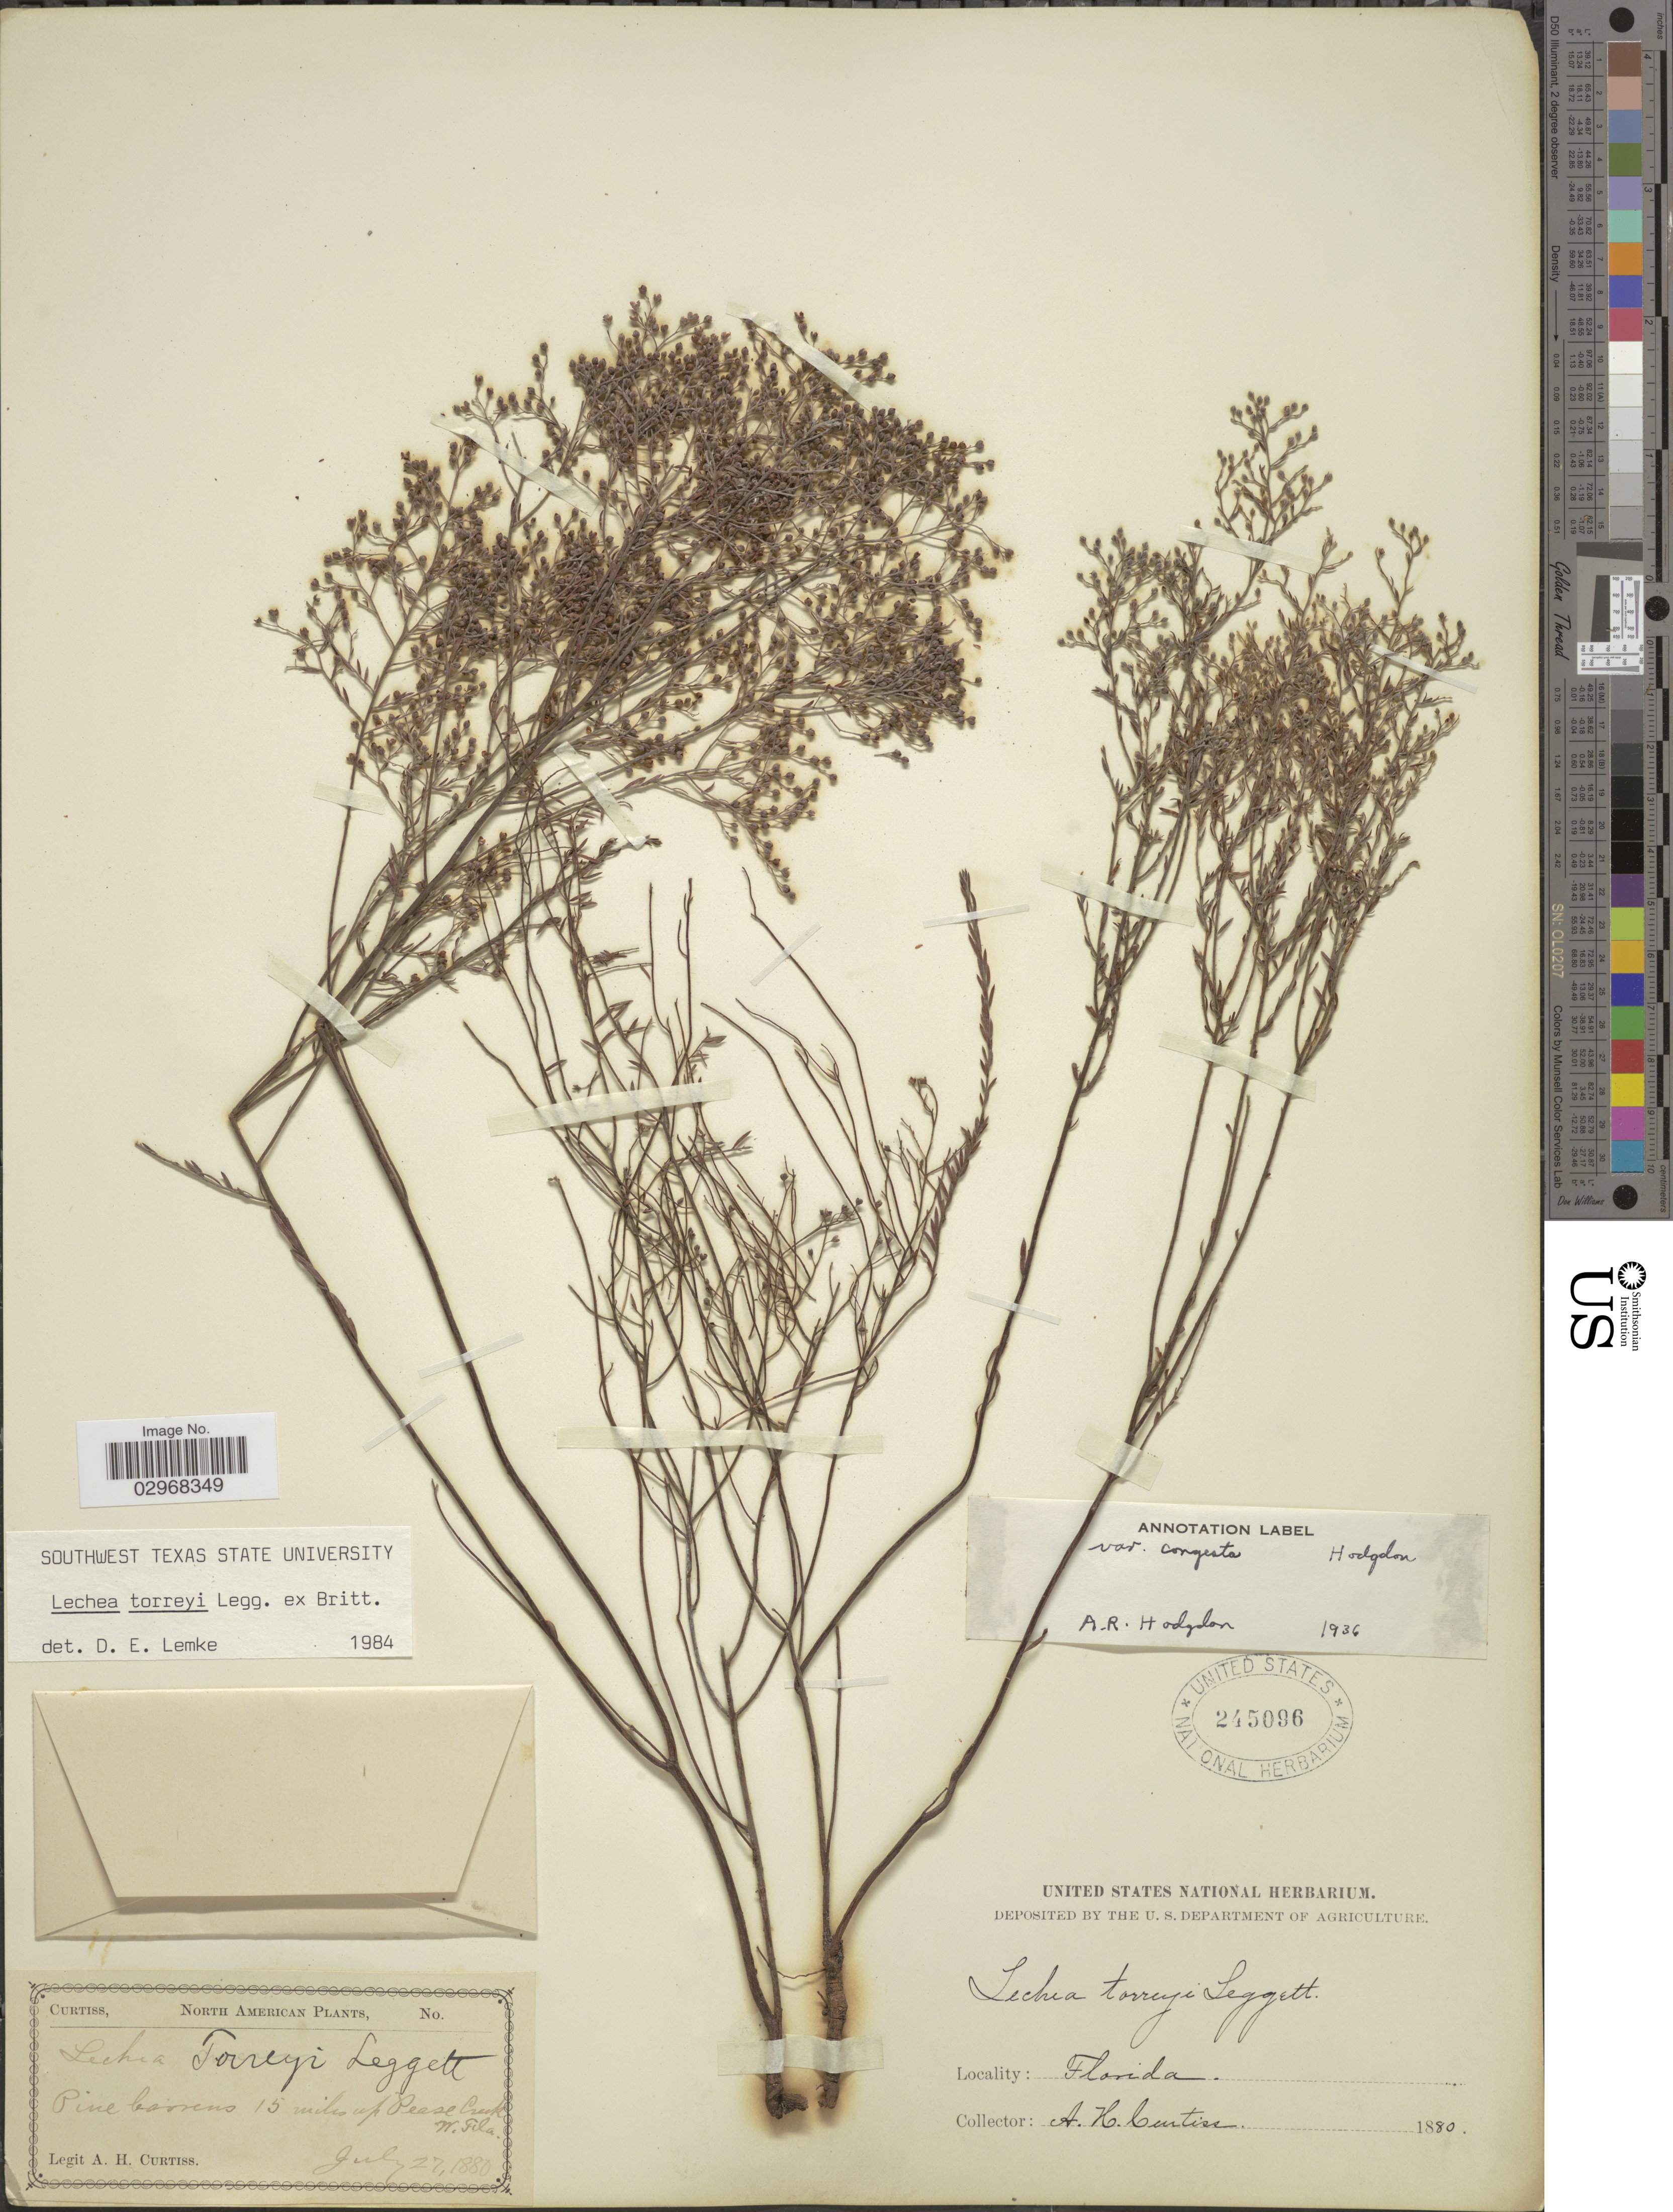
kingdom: Plantae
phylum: Tracheophyta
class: Magnoliopsida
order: Malvales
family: Cistaceae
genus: Lechea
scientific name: Lechea torreyi var. congesta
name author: Hodgdon ex D. E. Lemke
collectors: A. H. Curtiss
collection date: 1880-07-27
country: United States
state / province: Florida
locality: Pine barrens 15 miles of Pease Creek, W. Fla.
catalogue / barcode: US 245096